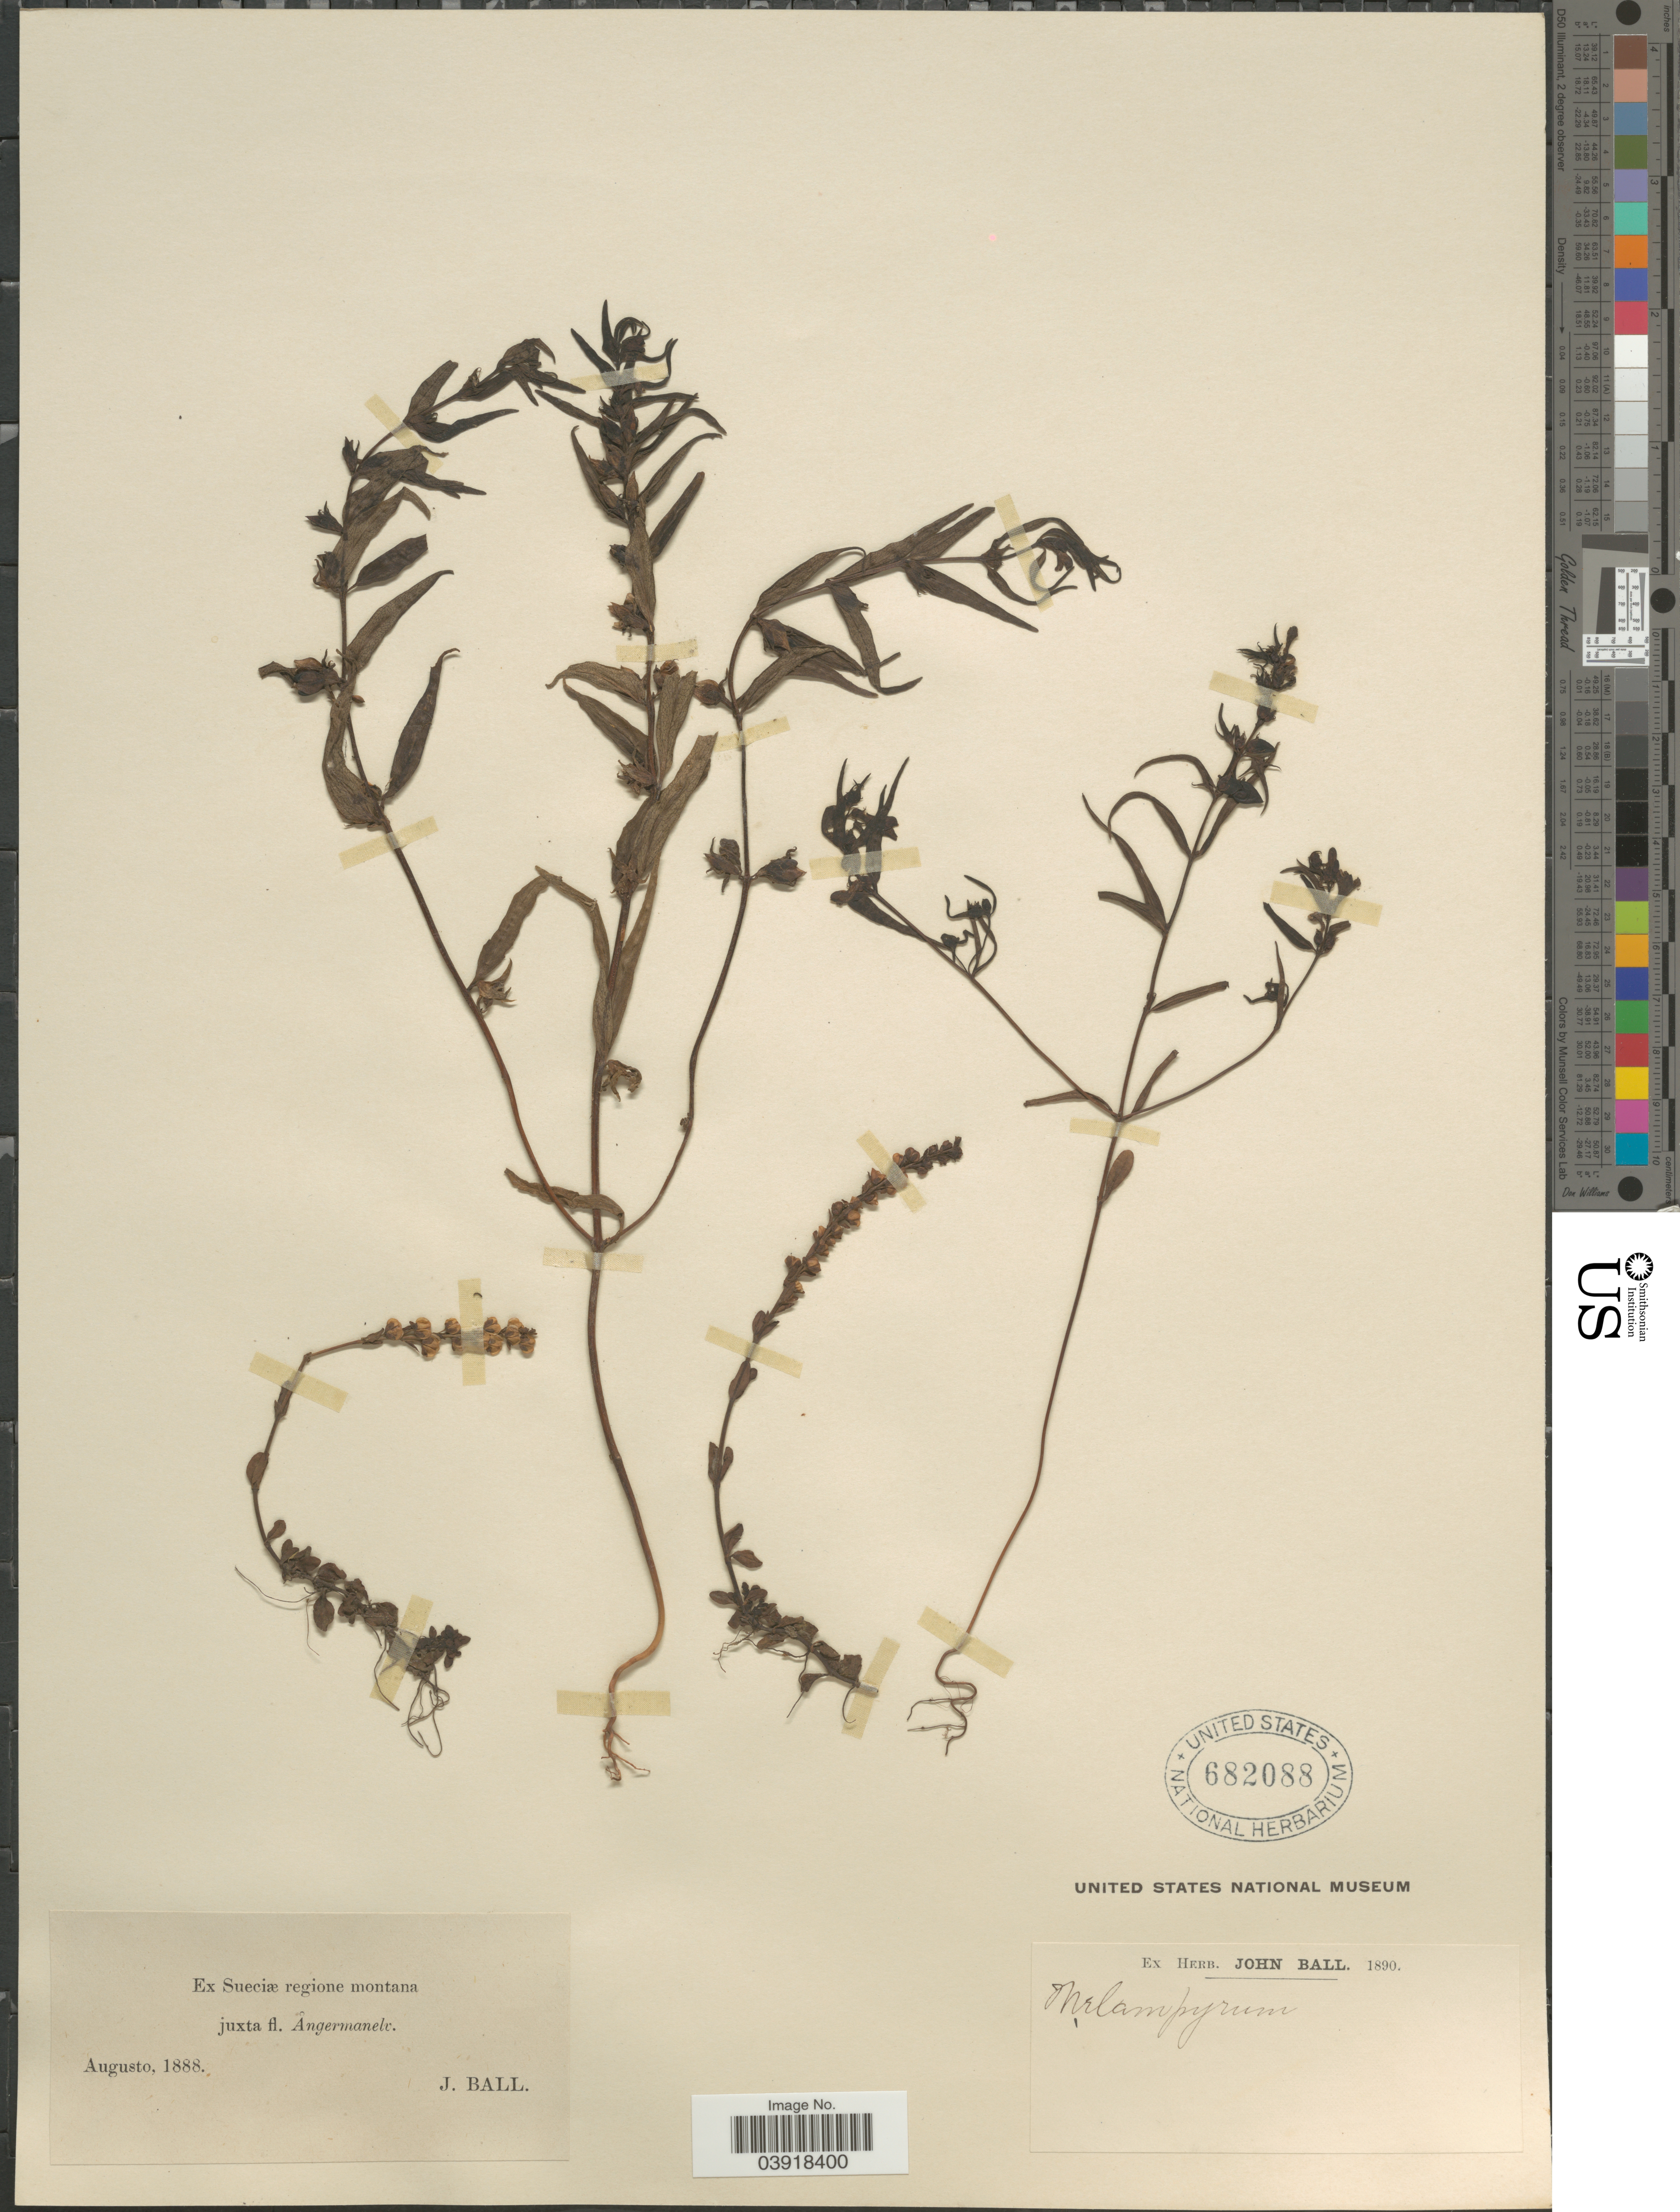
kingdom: Plantae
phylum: Tracheophyta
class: Magnoliopsida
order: Lamiales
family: Orobanchaceae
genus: Melampyrum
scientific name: Melampyrum sp.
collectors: J. Ball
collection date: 1888-08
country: Sweden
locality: Ex Sueciæ regione montana juxta fl. Ångermanelv.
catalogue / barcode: US 682088